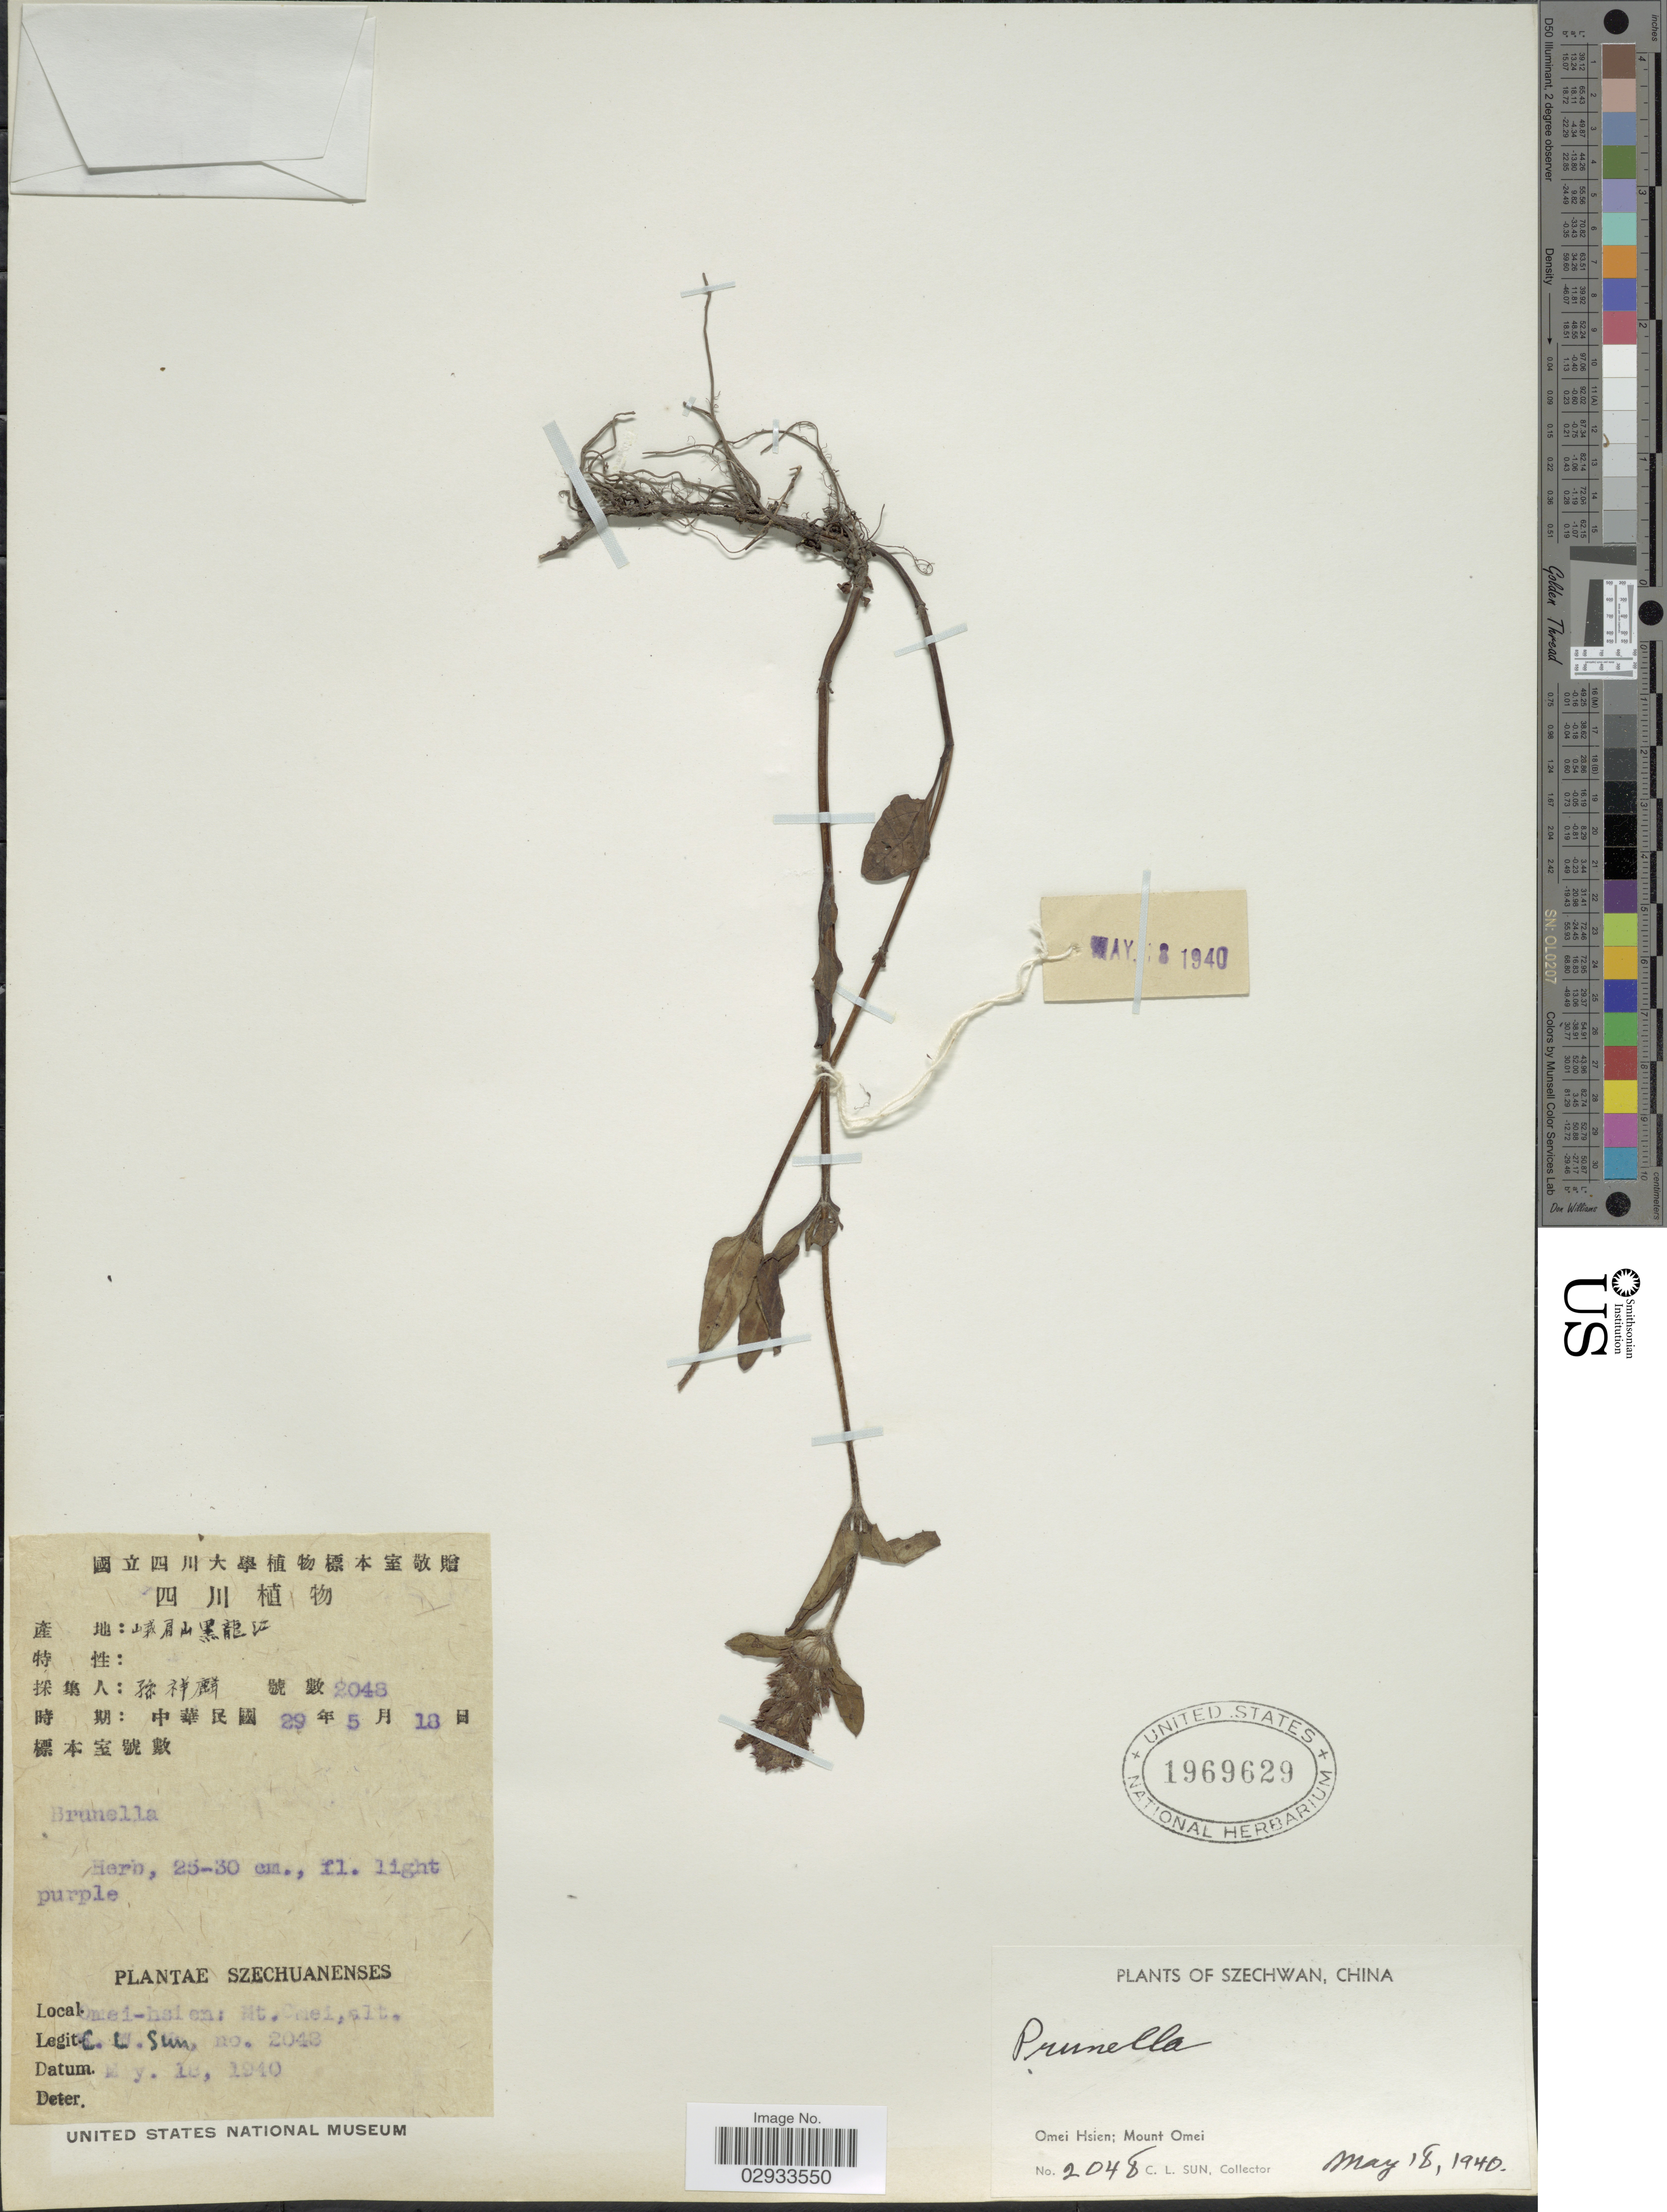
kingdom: Plantae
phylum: Tracheophyta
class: Magnoliopsida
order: Lamiales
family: Lamiaceae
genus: Prunella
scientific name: Prunella vulgaris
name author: L.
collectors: C. Sun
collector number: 2048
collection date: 1940-05-18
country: China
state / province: Sichuan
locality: Szechwan, China, Omei Hsien; Mount Omei.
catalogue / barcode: US 1969629